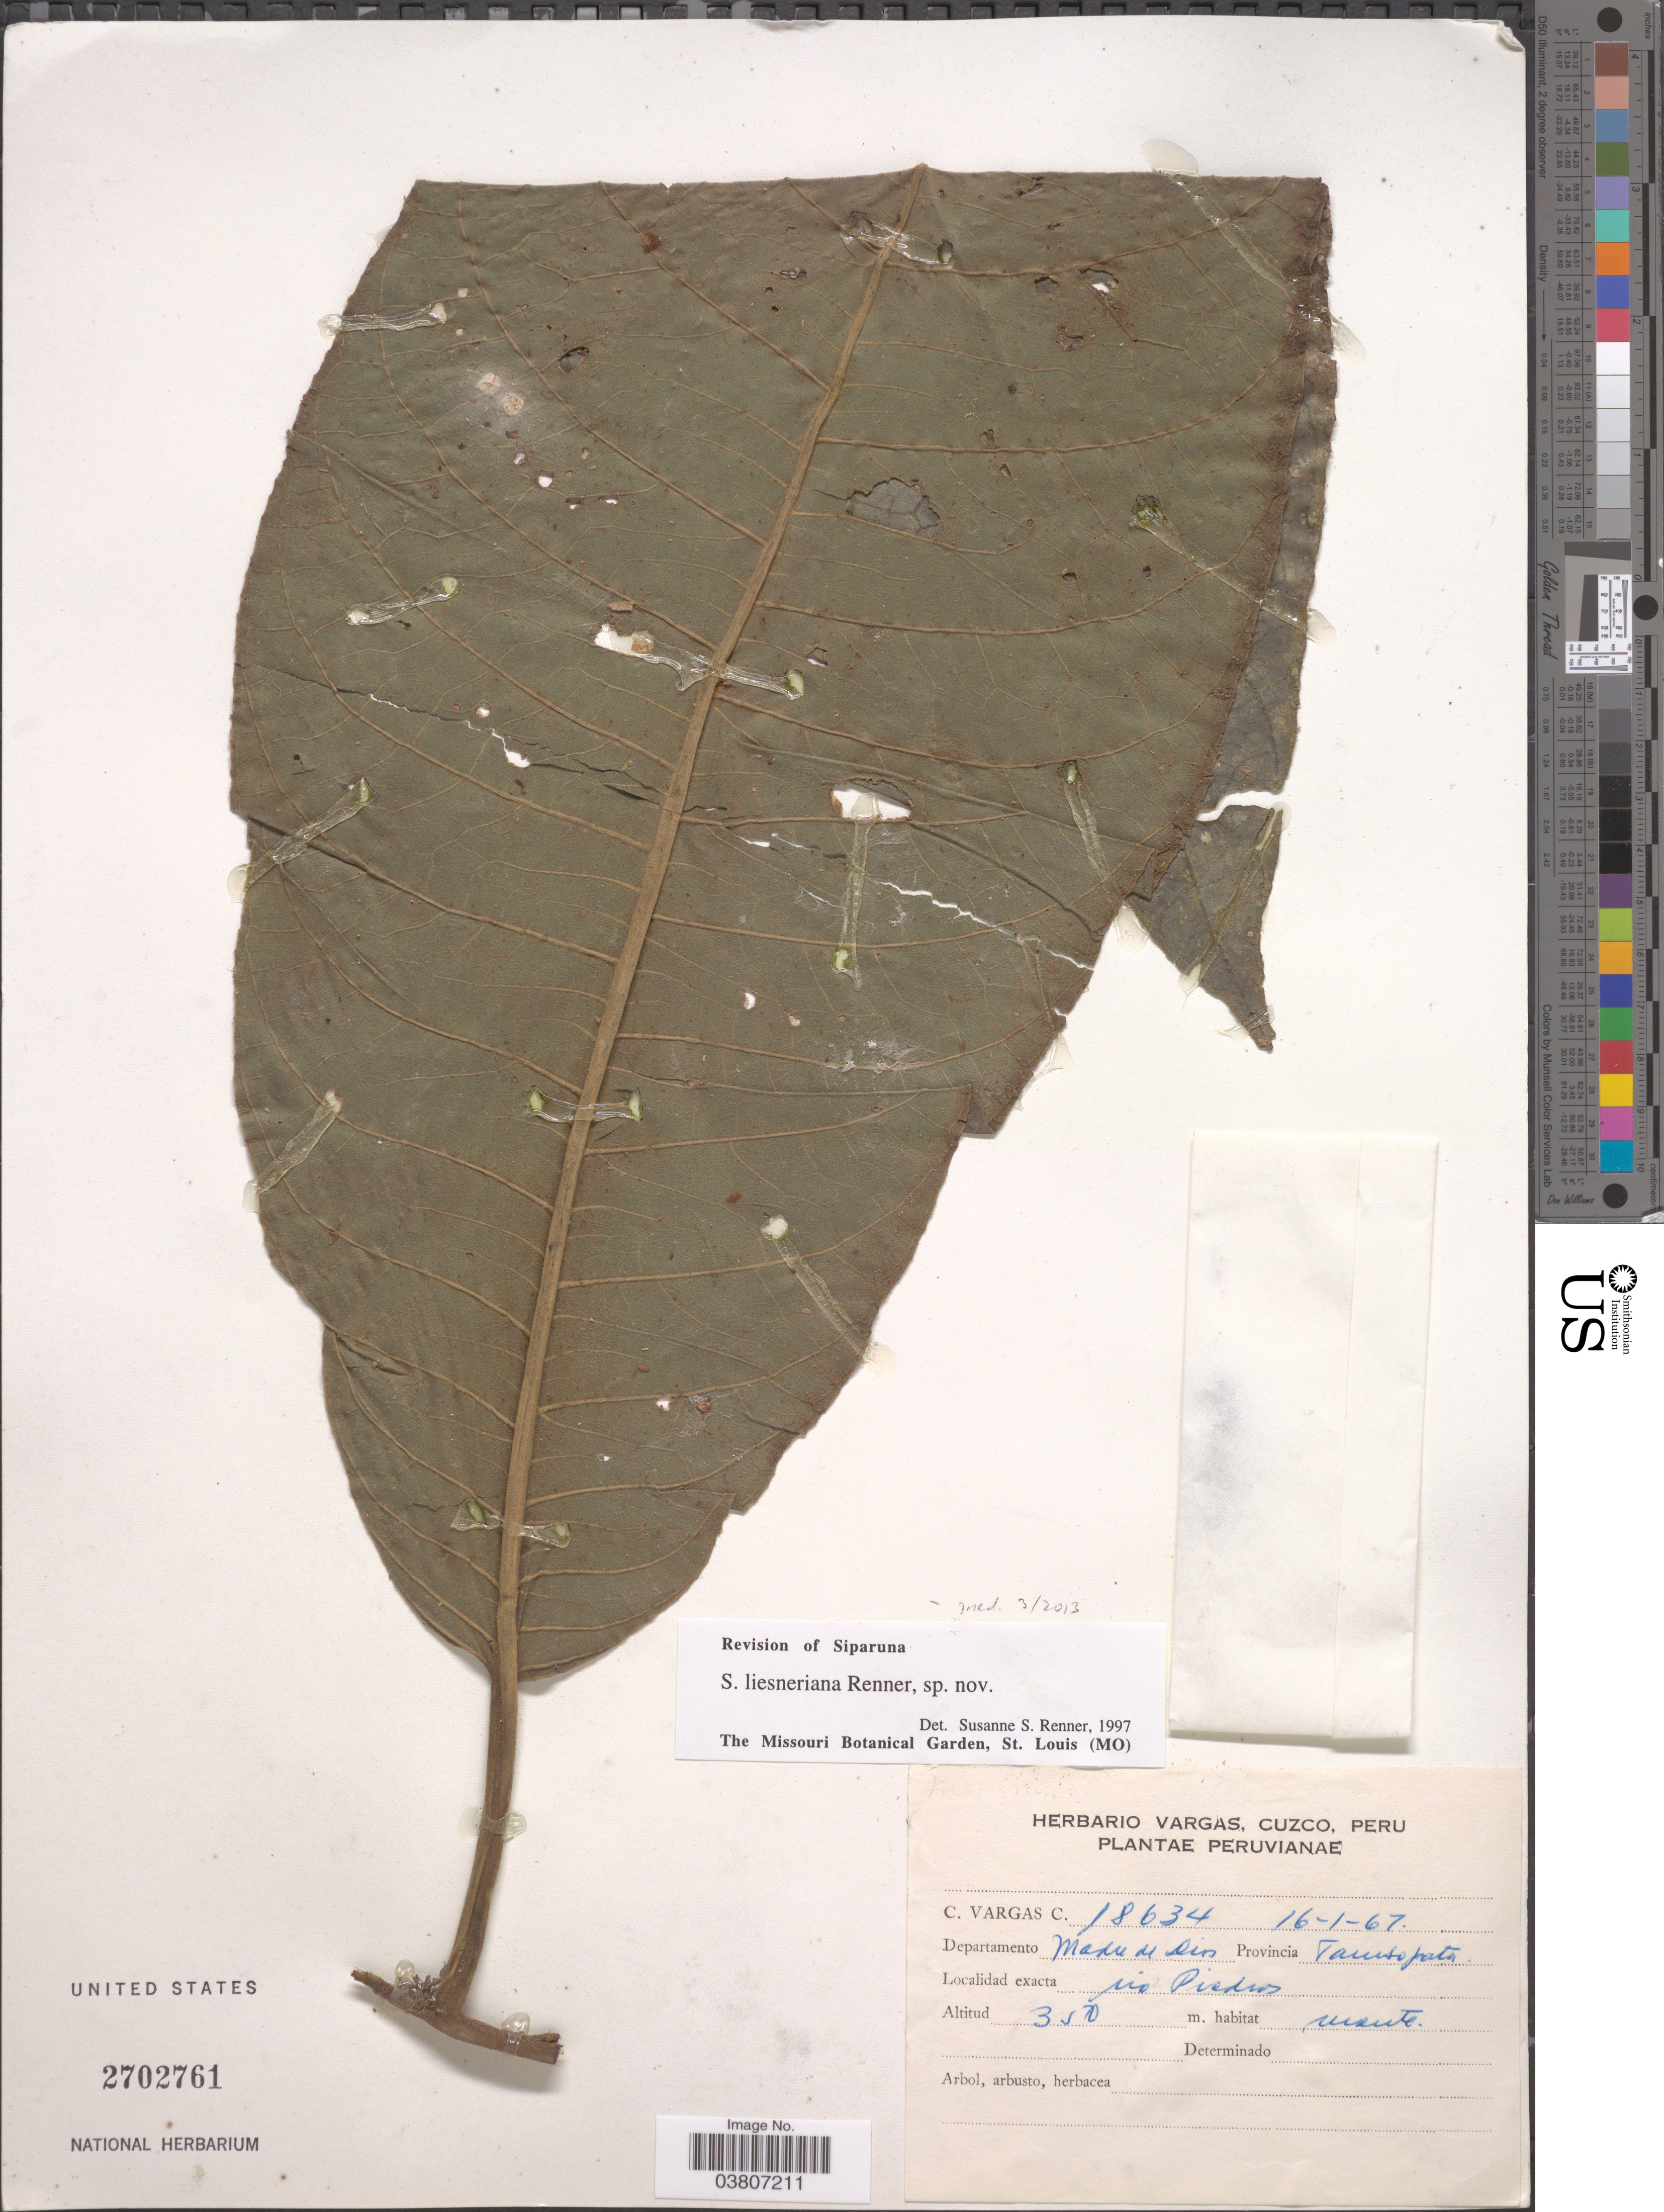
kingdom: Plantae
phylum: Tracheophyta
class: Magnoliopsida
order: Laurales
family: Siparunaceae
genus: Siparuna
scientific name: Siparuna liesneriana, ined 2020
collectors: C. Vargas Calderón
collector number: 18634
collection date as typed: Transcribed d/m/y: 16/1/67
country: Peru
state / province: Madre de Dios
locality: Departamento Madre de Dios, Provincia Tambopata.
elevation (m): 350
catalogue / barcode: US 2702761